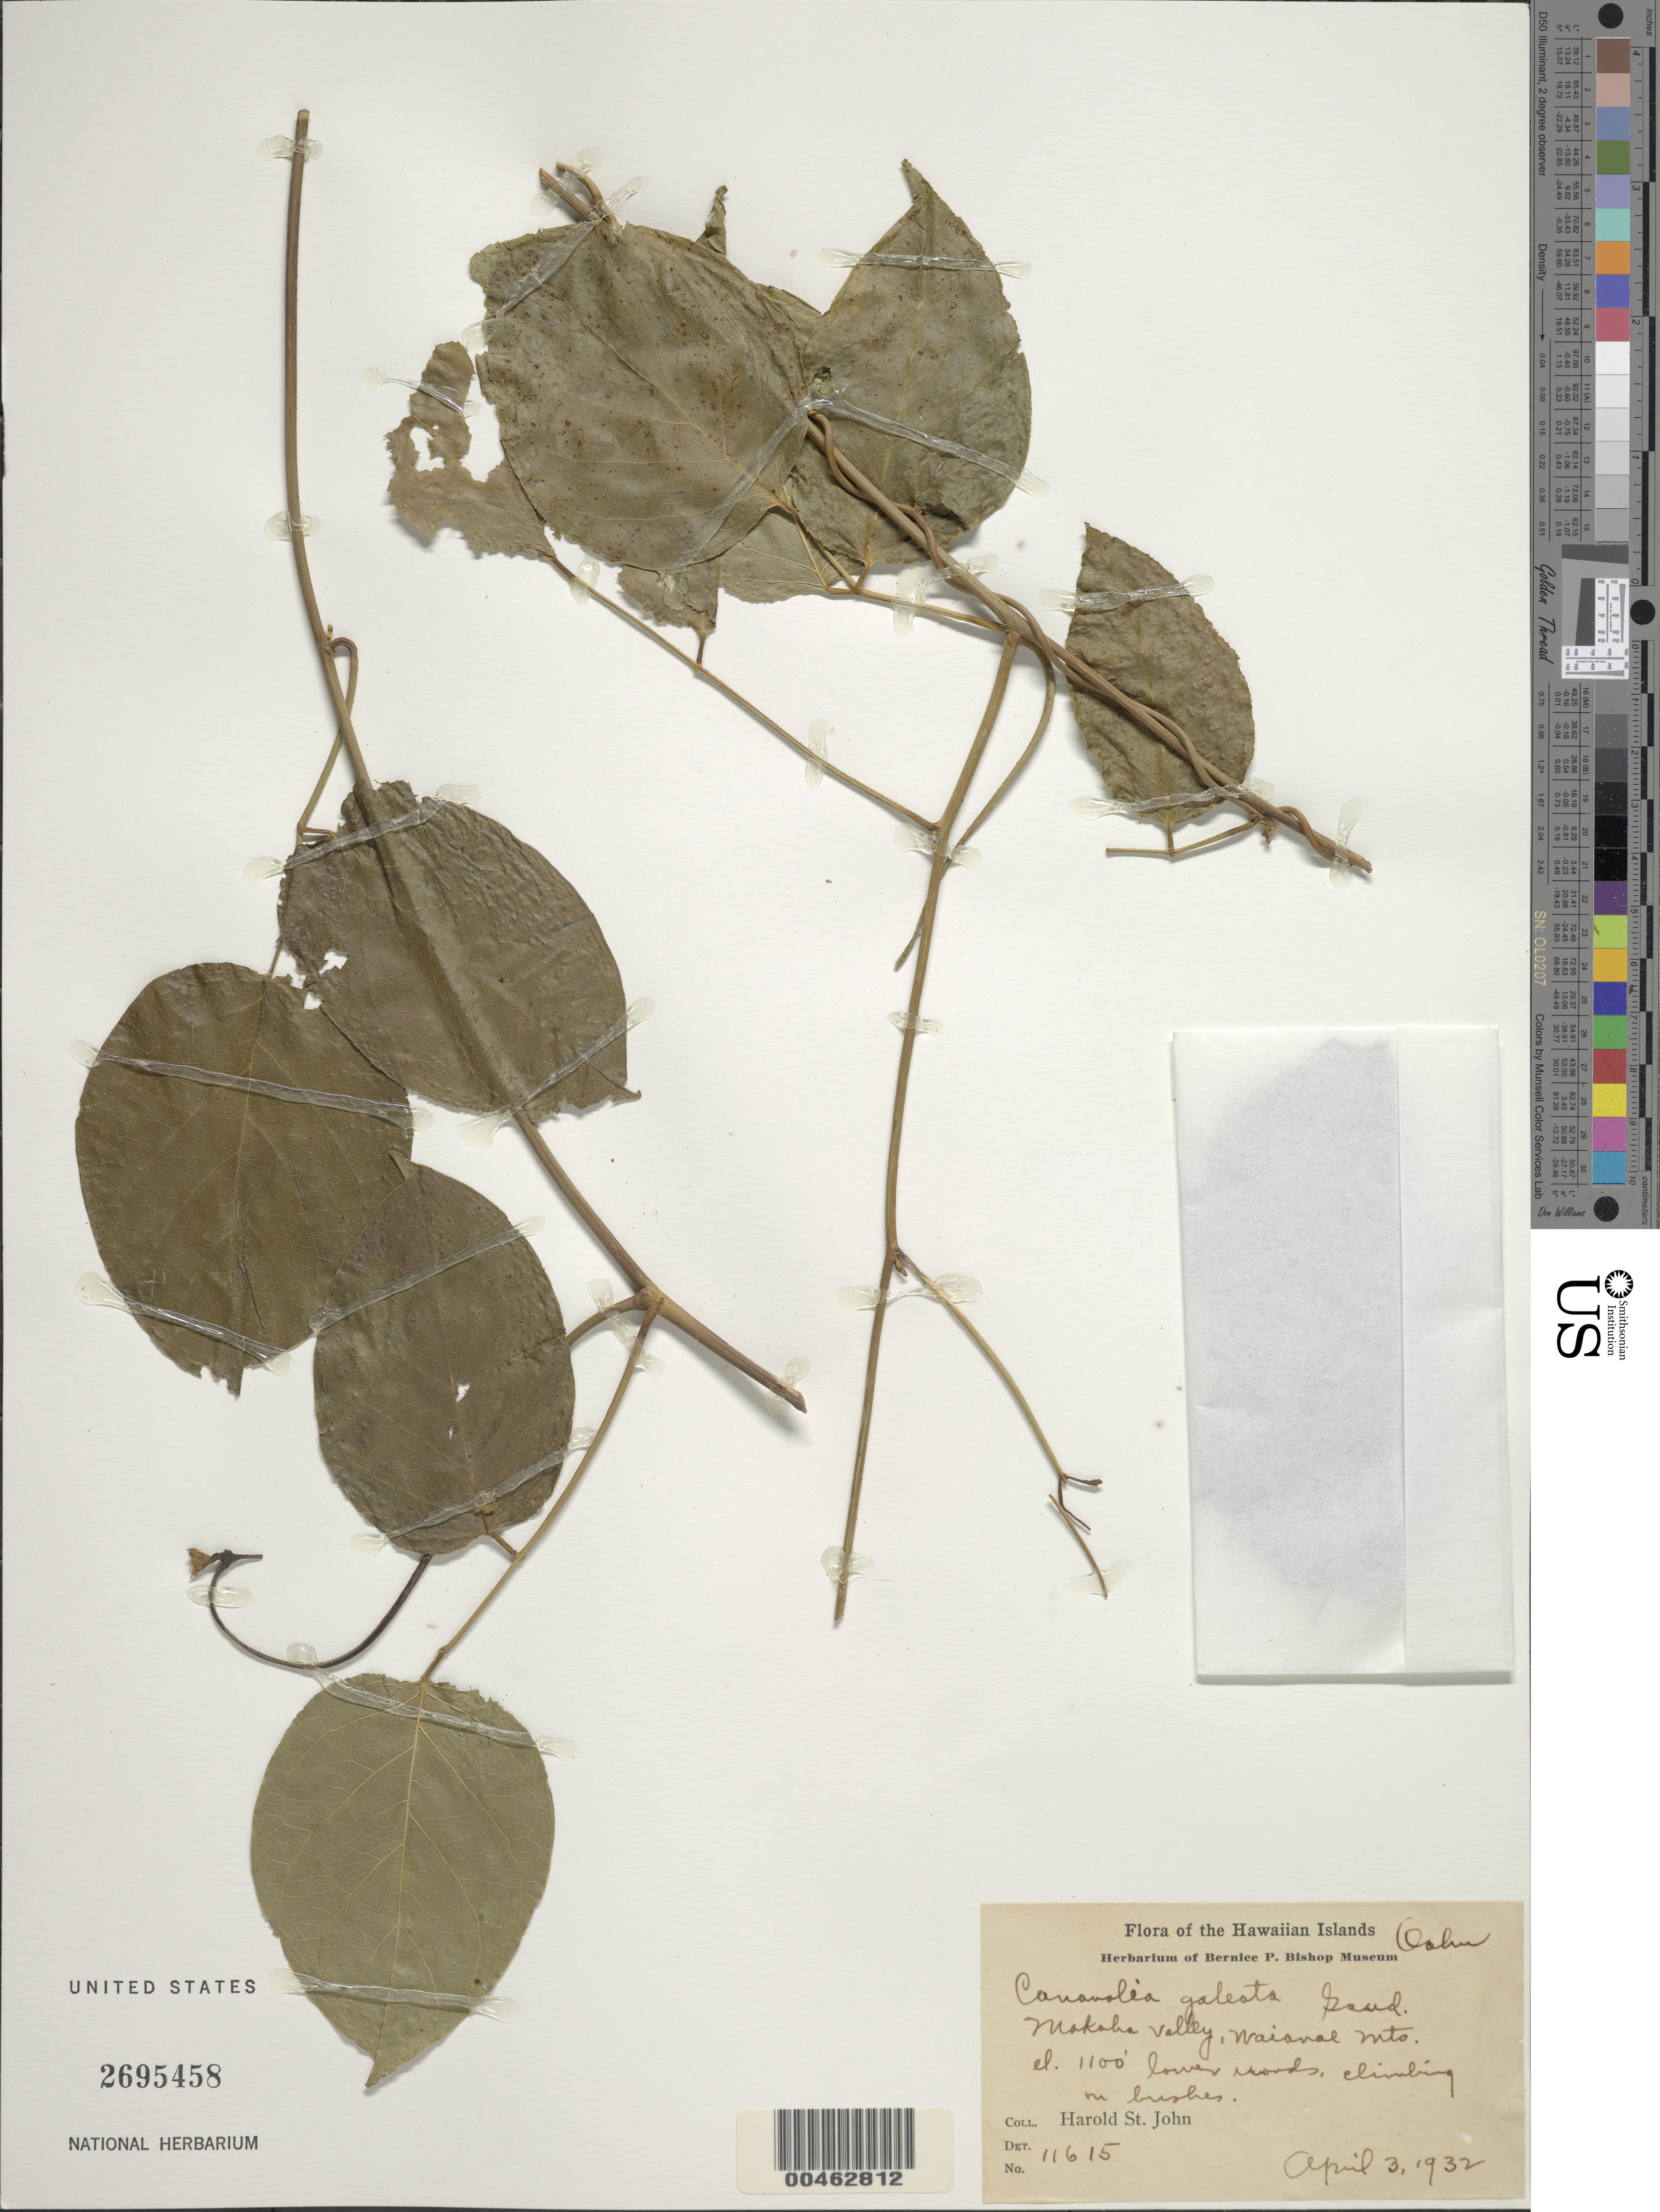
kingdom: Plantae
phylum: Tracheophyta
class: Magnoliopsida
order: Fabales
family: Fabaceae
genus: Canavalia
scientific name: Canavalia galeata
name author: Gaudich.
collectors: H. St. John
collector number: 11615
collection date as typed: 3 Apr 1932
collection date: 1932-04-03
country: United States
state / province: Hawaii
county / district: Honolulu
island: Oahu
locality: Makaha Valley, Waianae Mts.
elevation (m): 335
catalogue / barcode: US 2695458